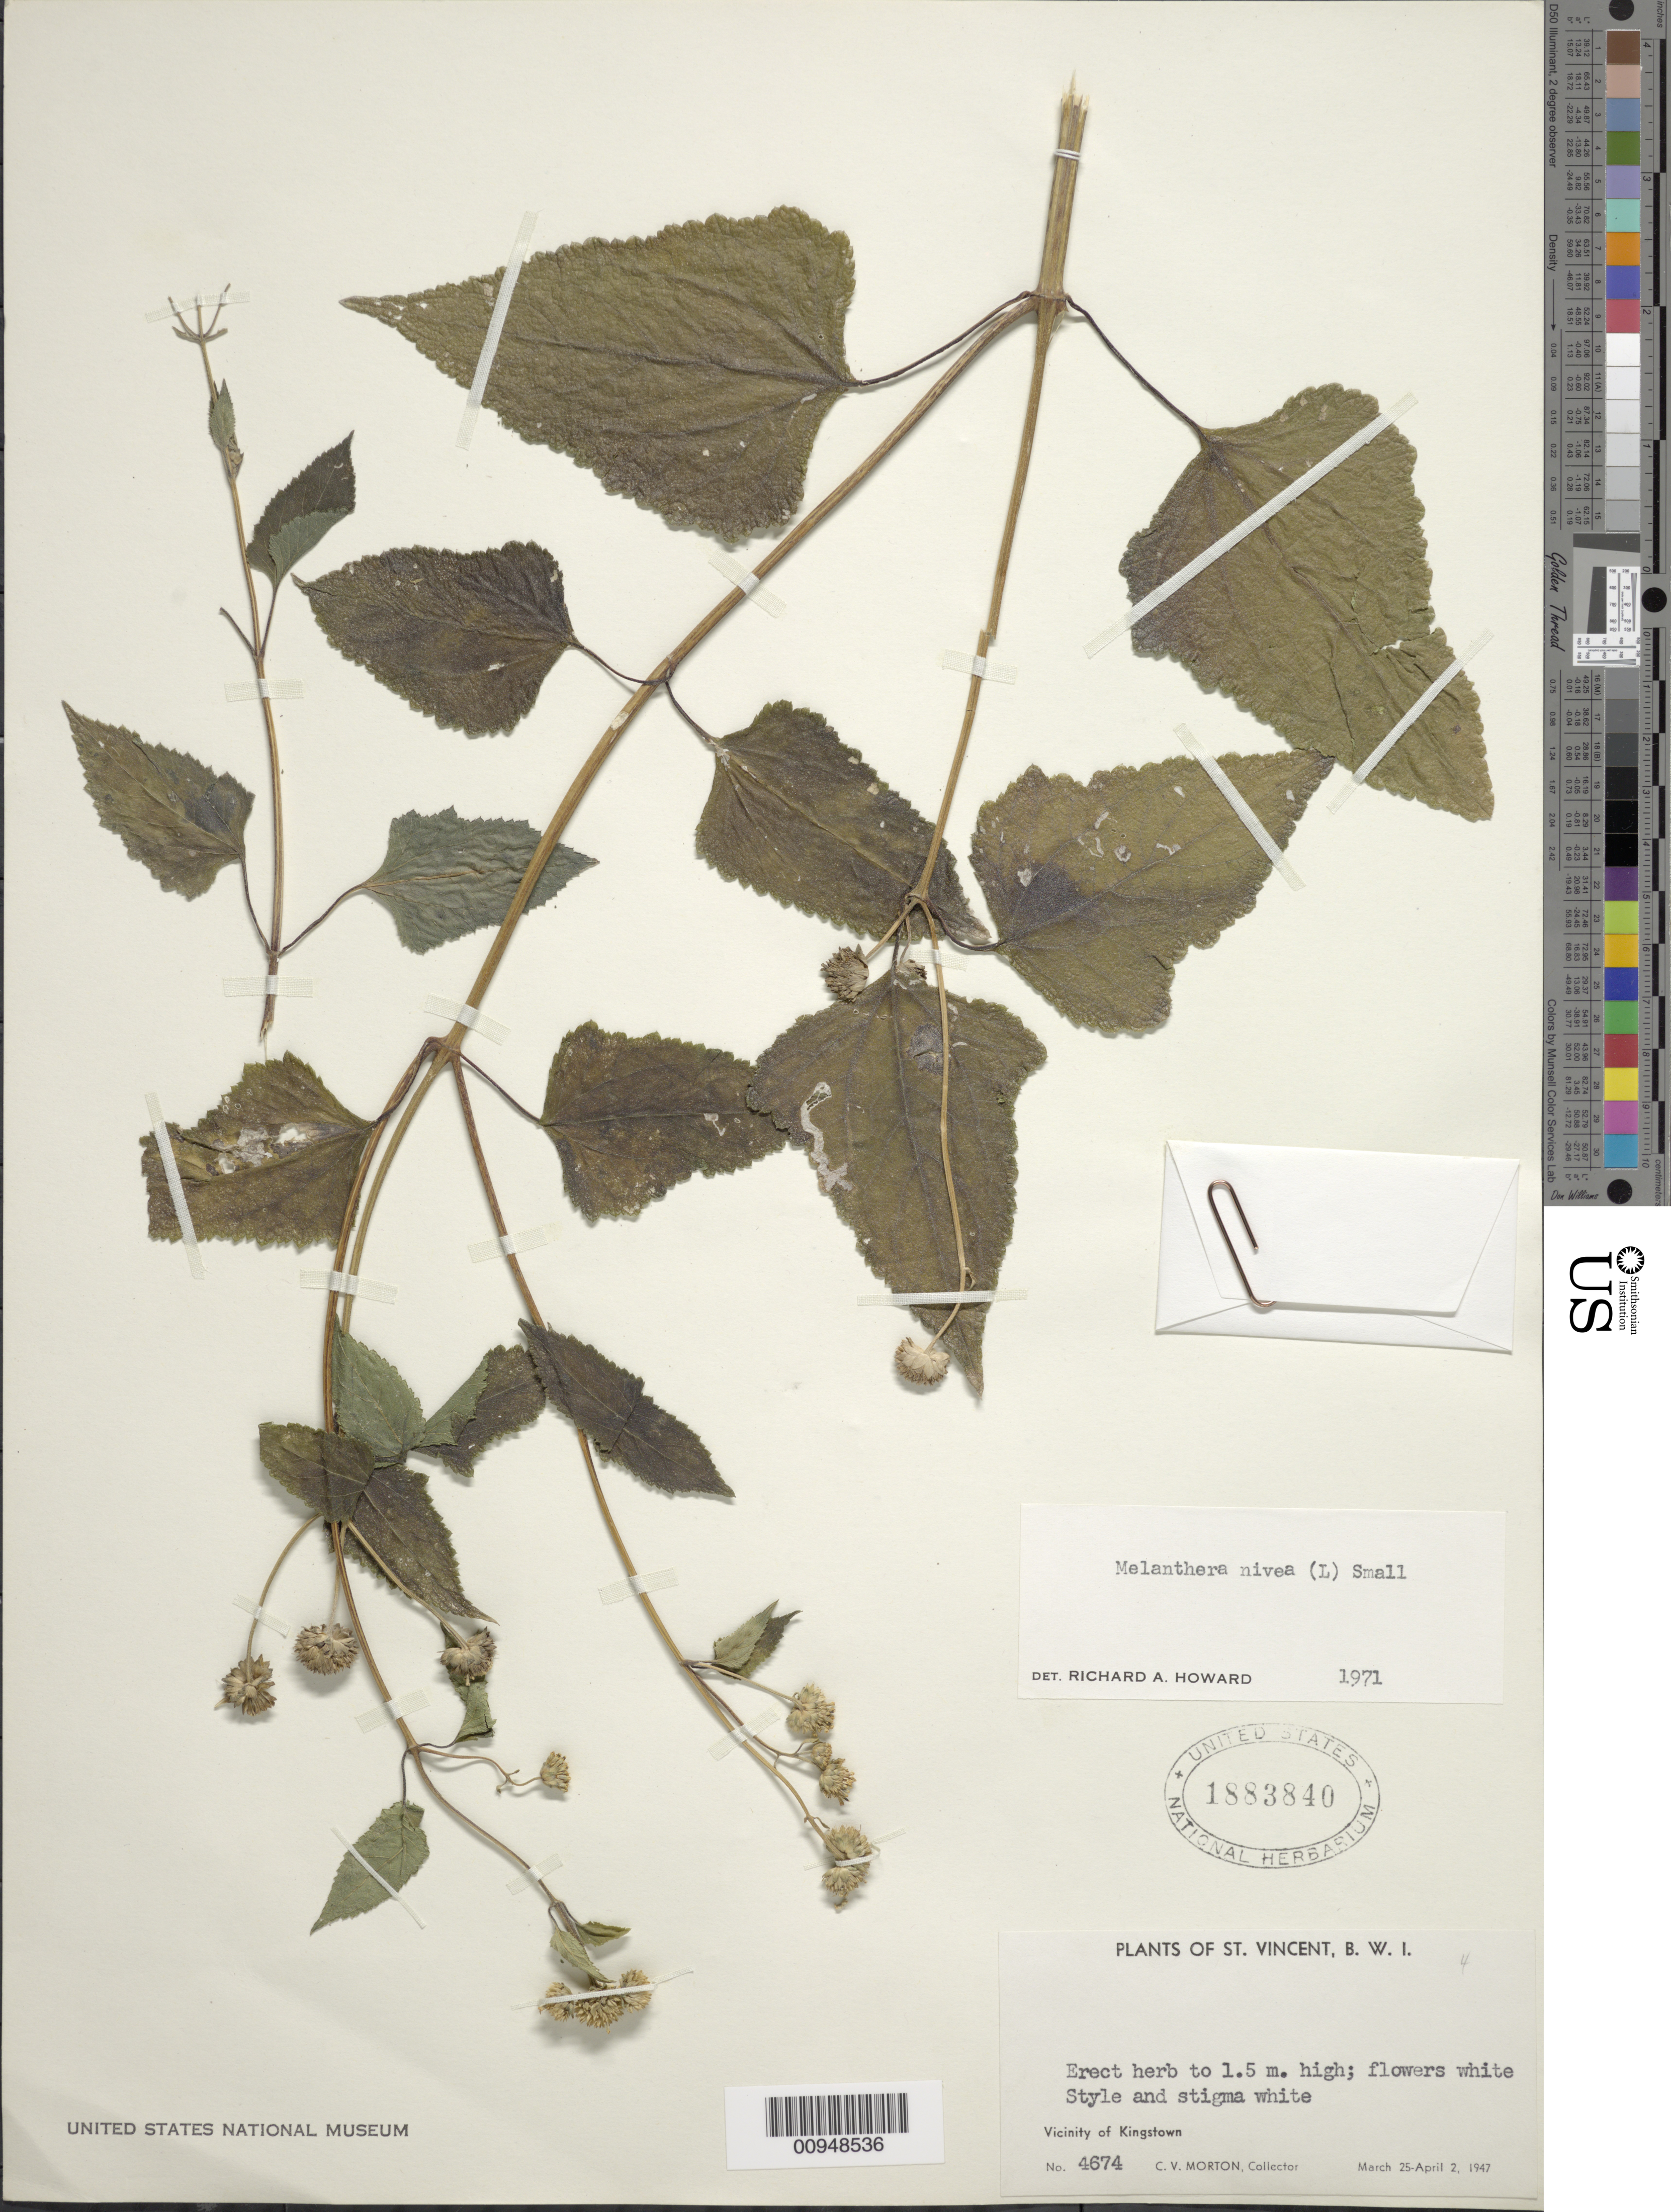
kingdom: Plantae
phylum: Tracheophyta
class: Magnoliopsida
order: Asterales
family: Asteraceae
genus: Melanthera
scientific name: Melanthera nivea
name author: (L.) Small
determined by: Howard, R. A.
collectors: C. V. Morton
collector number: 4674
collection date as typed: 25 Mar 1947 to 02 Apr 1947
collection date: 1947-03-25/1947-04-02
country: St. Vincent - Grenadines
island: St. Vincent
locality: Vicinity of Kingstown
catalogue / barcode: US 1883840